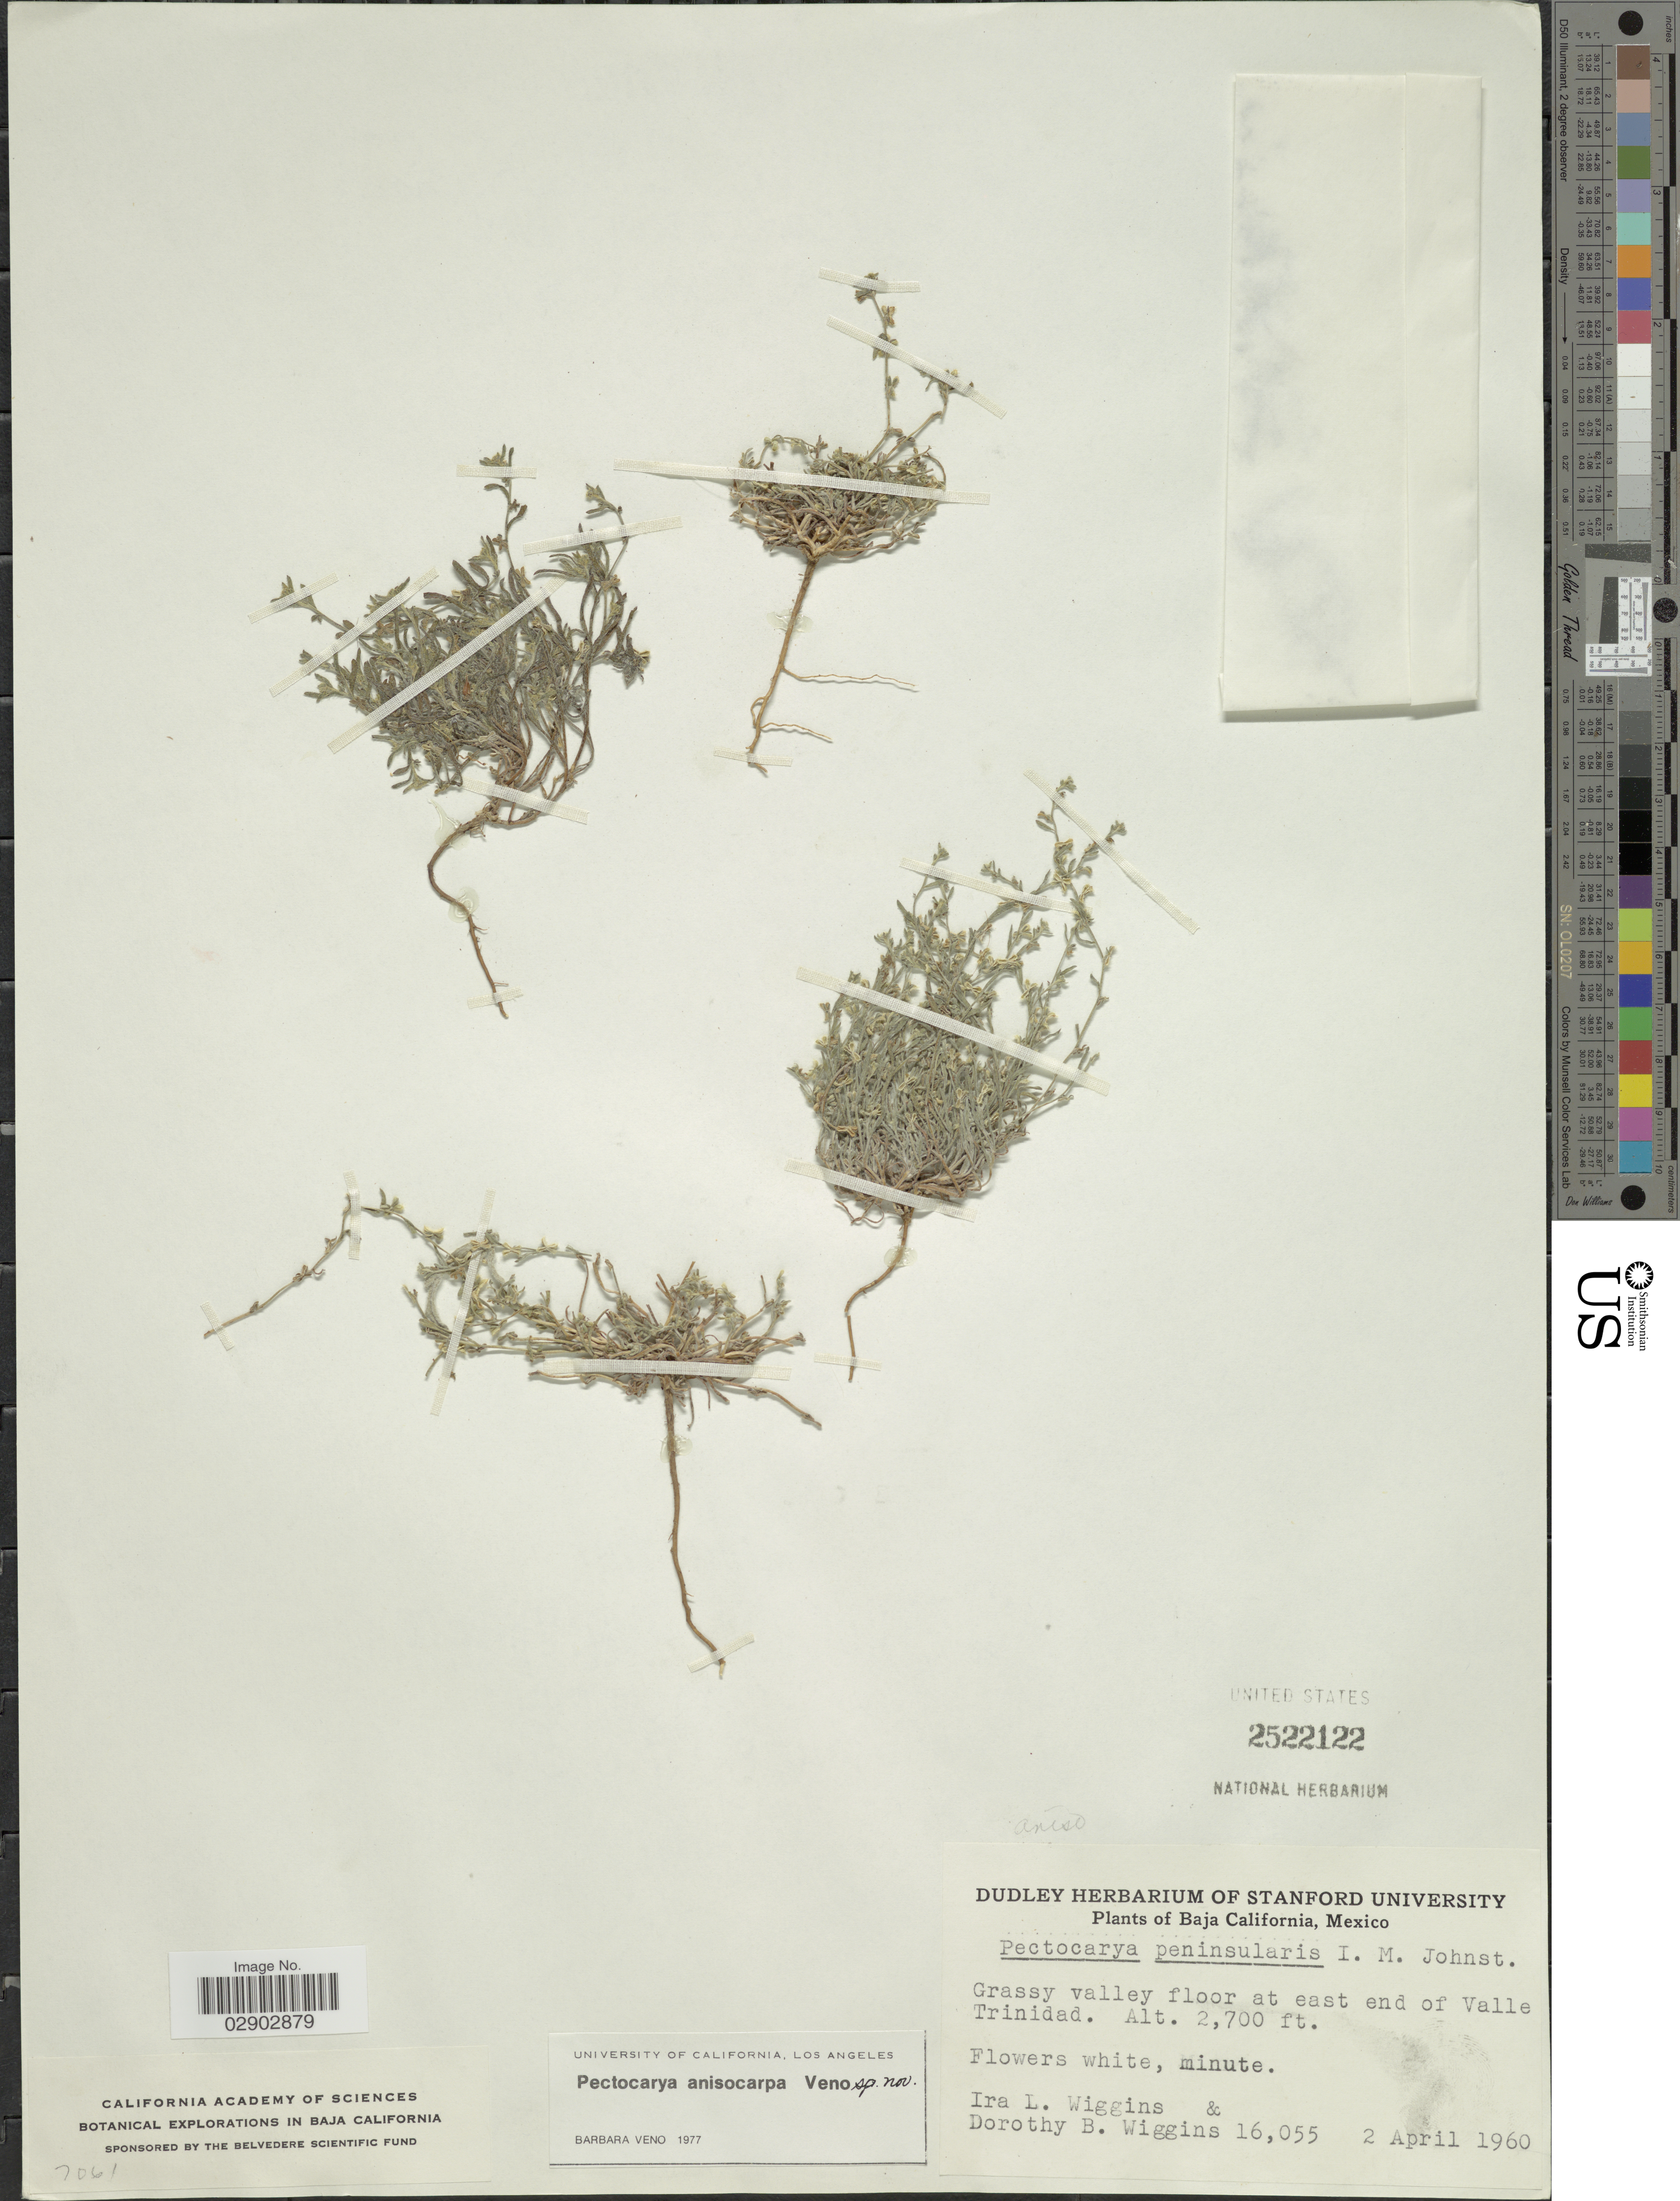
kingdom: Plantae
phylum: Tracheophyta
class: Magnoliopsida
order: Boraginales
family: Boraginaceae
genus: Pectocarya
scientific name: Pectocarya anisocarpa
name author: Veno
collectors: I. L. Wiggins & D. B. Wiggins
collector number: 16055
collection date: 1960-04-02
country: Mexico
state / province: Baja California Norte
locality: Grassy valley floor at east end of Valle Trinidad.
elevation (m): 823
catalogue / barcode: US 2522122